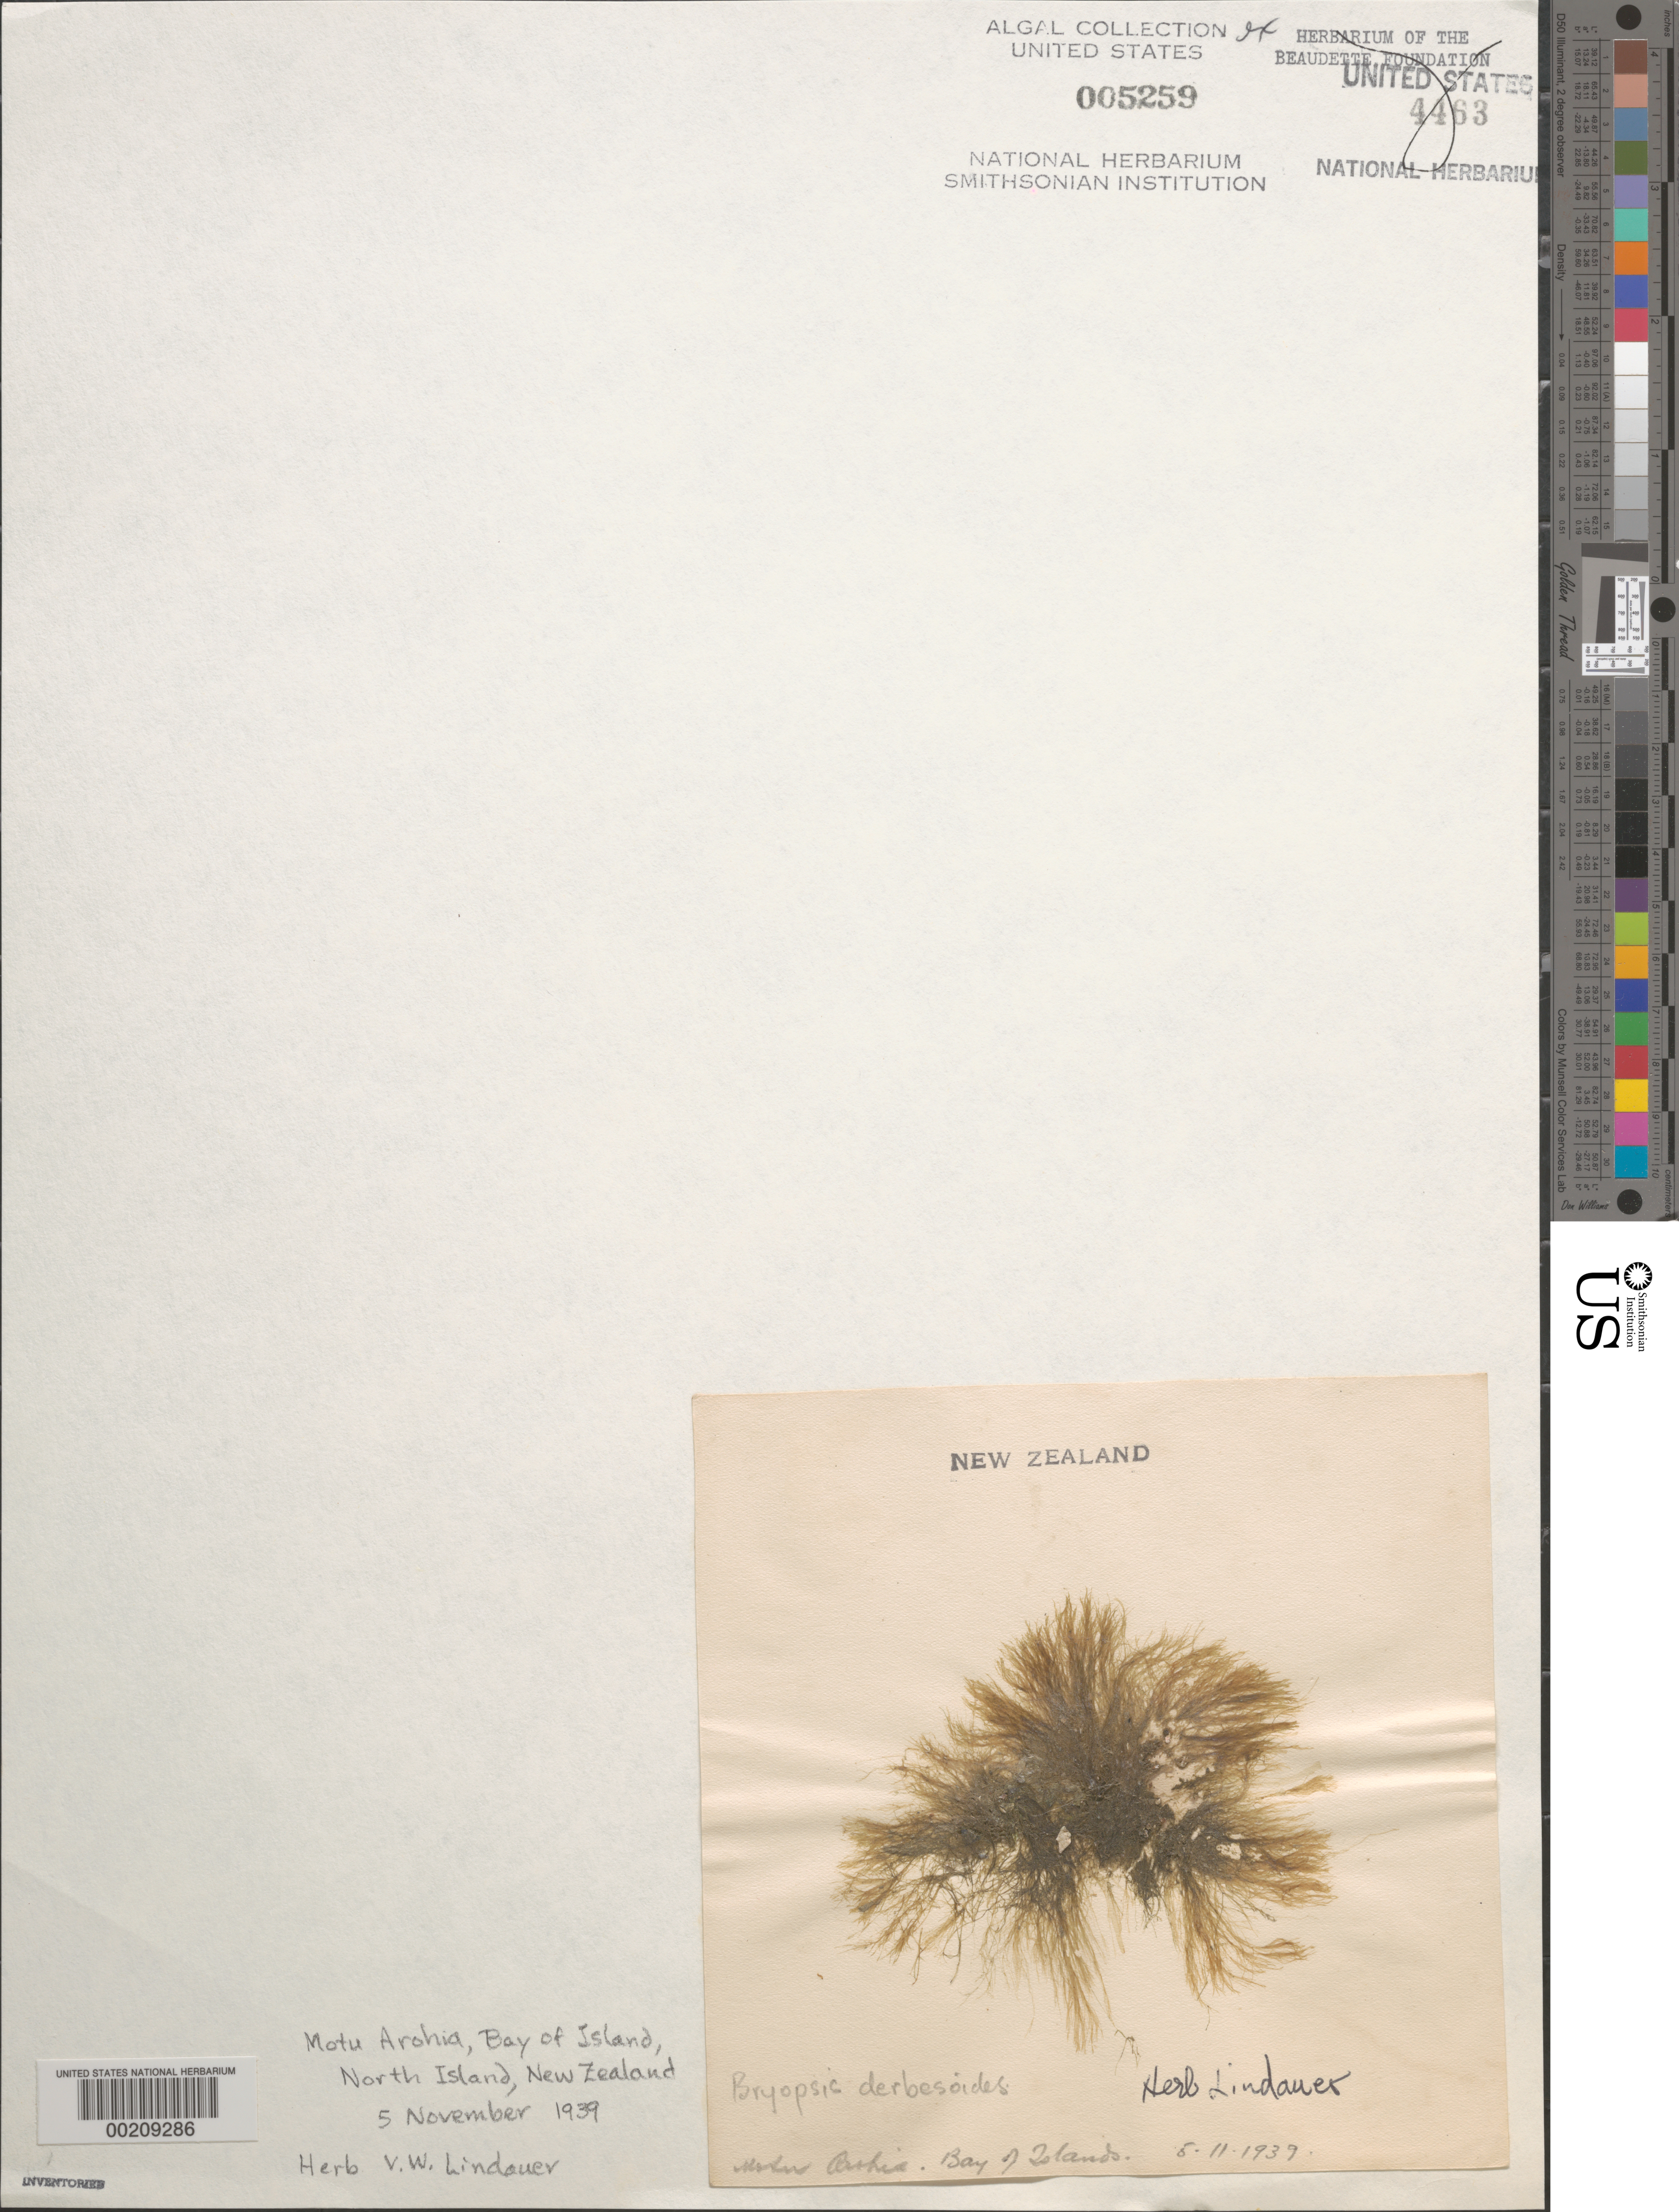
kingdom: Plantae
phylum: Chlorophyta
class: Ulvophyceae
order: Bryopsidales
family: Bryopsidaceae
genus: Bryopsis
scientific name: Bryopsis derbesoides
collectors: V. Lindauer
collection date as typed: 05 Nov 1939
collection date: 1939-11-05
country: New Zealand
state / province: Northland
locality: Motu arohia, bay of islands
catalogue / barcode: US 5259